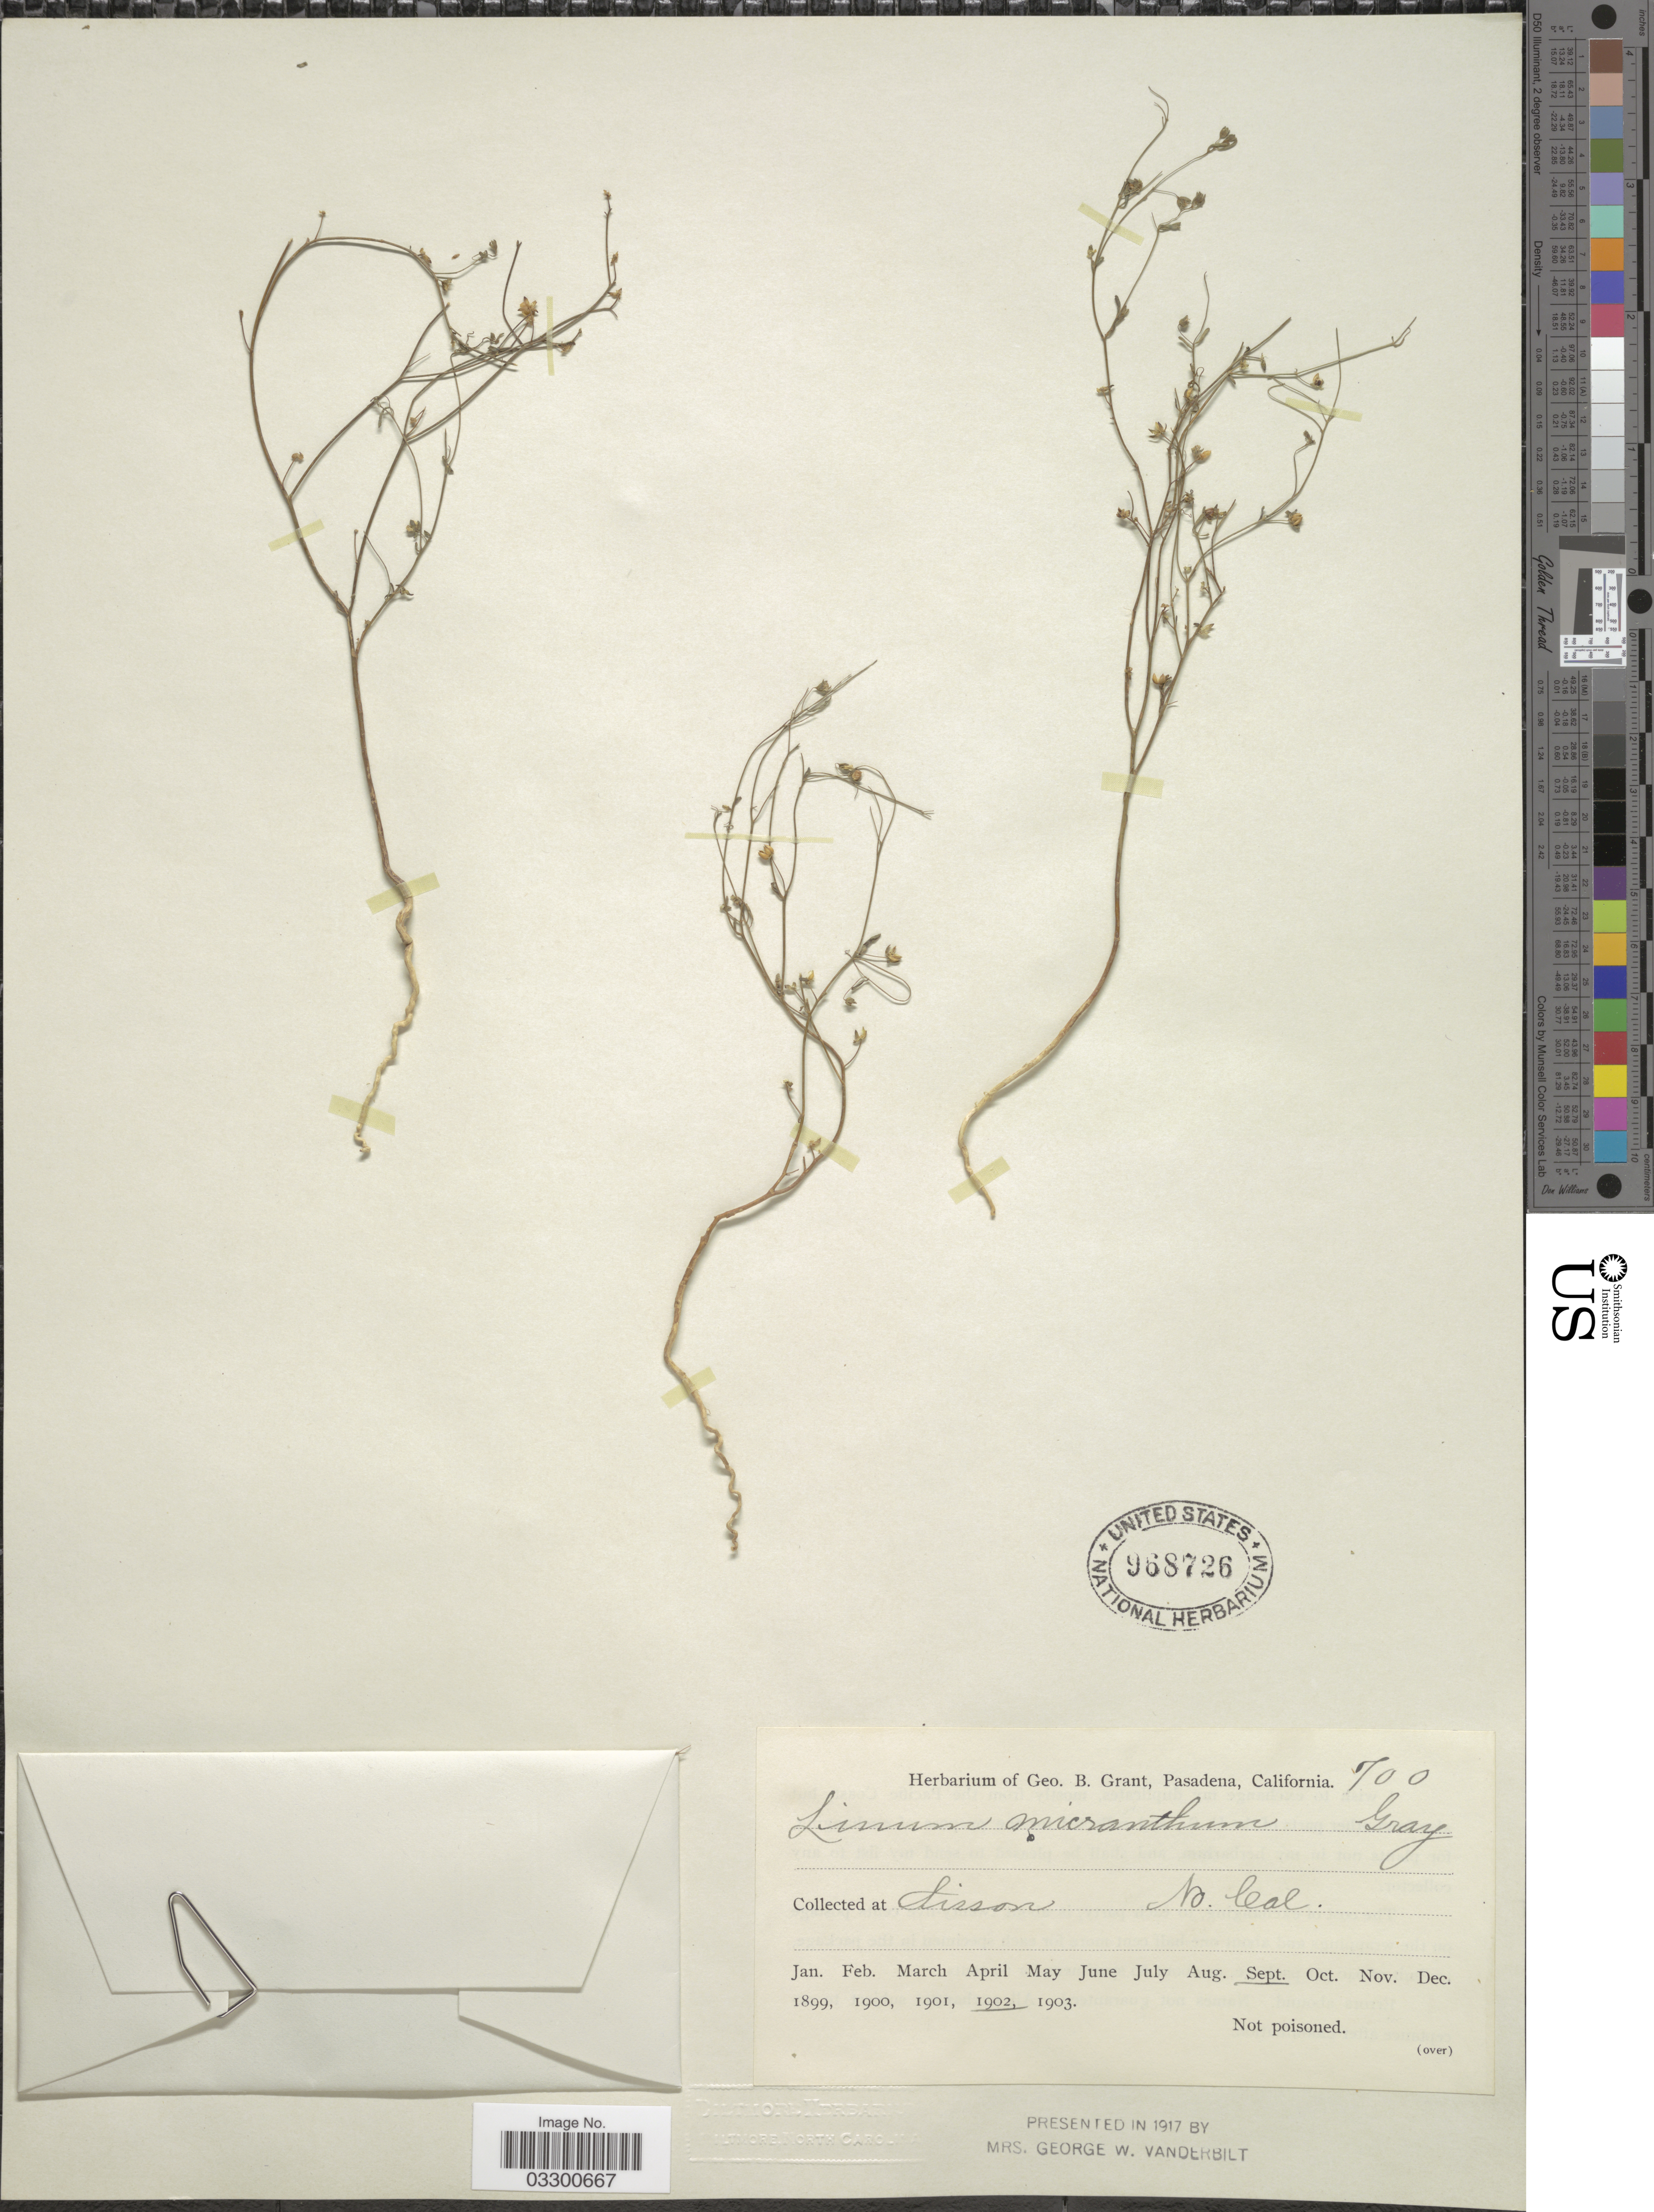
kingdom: Plantae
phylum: Tracheophyta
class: Magnoliopsida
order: Malpighiales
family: Linaceae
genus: Hesperolinon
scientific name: Hesperolinon micranthum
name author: (A. Gray) Small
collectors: ex herb. Geo. B. Grant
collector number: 700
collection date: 1902-09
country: United States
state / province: California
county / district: Siskiyou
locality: Sisson No. Cal.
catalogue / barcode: US 968726